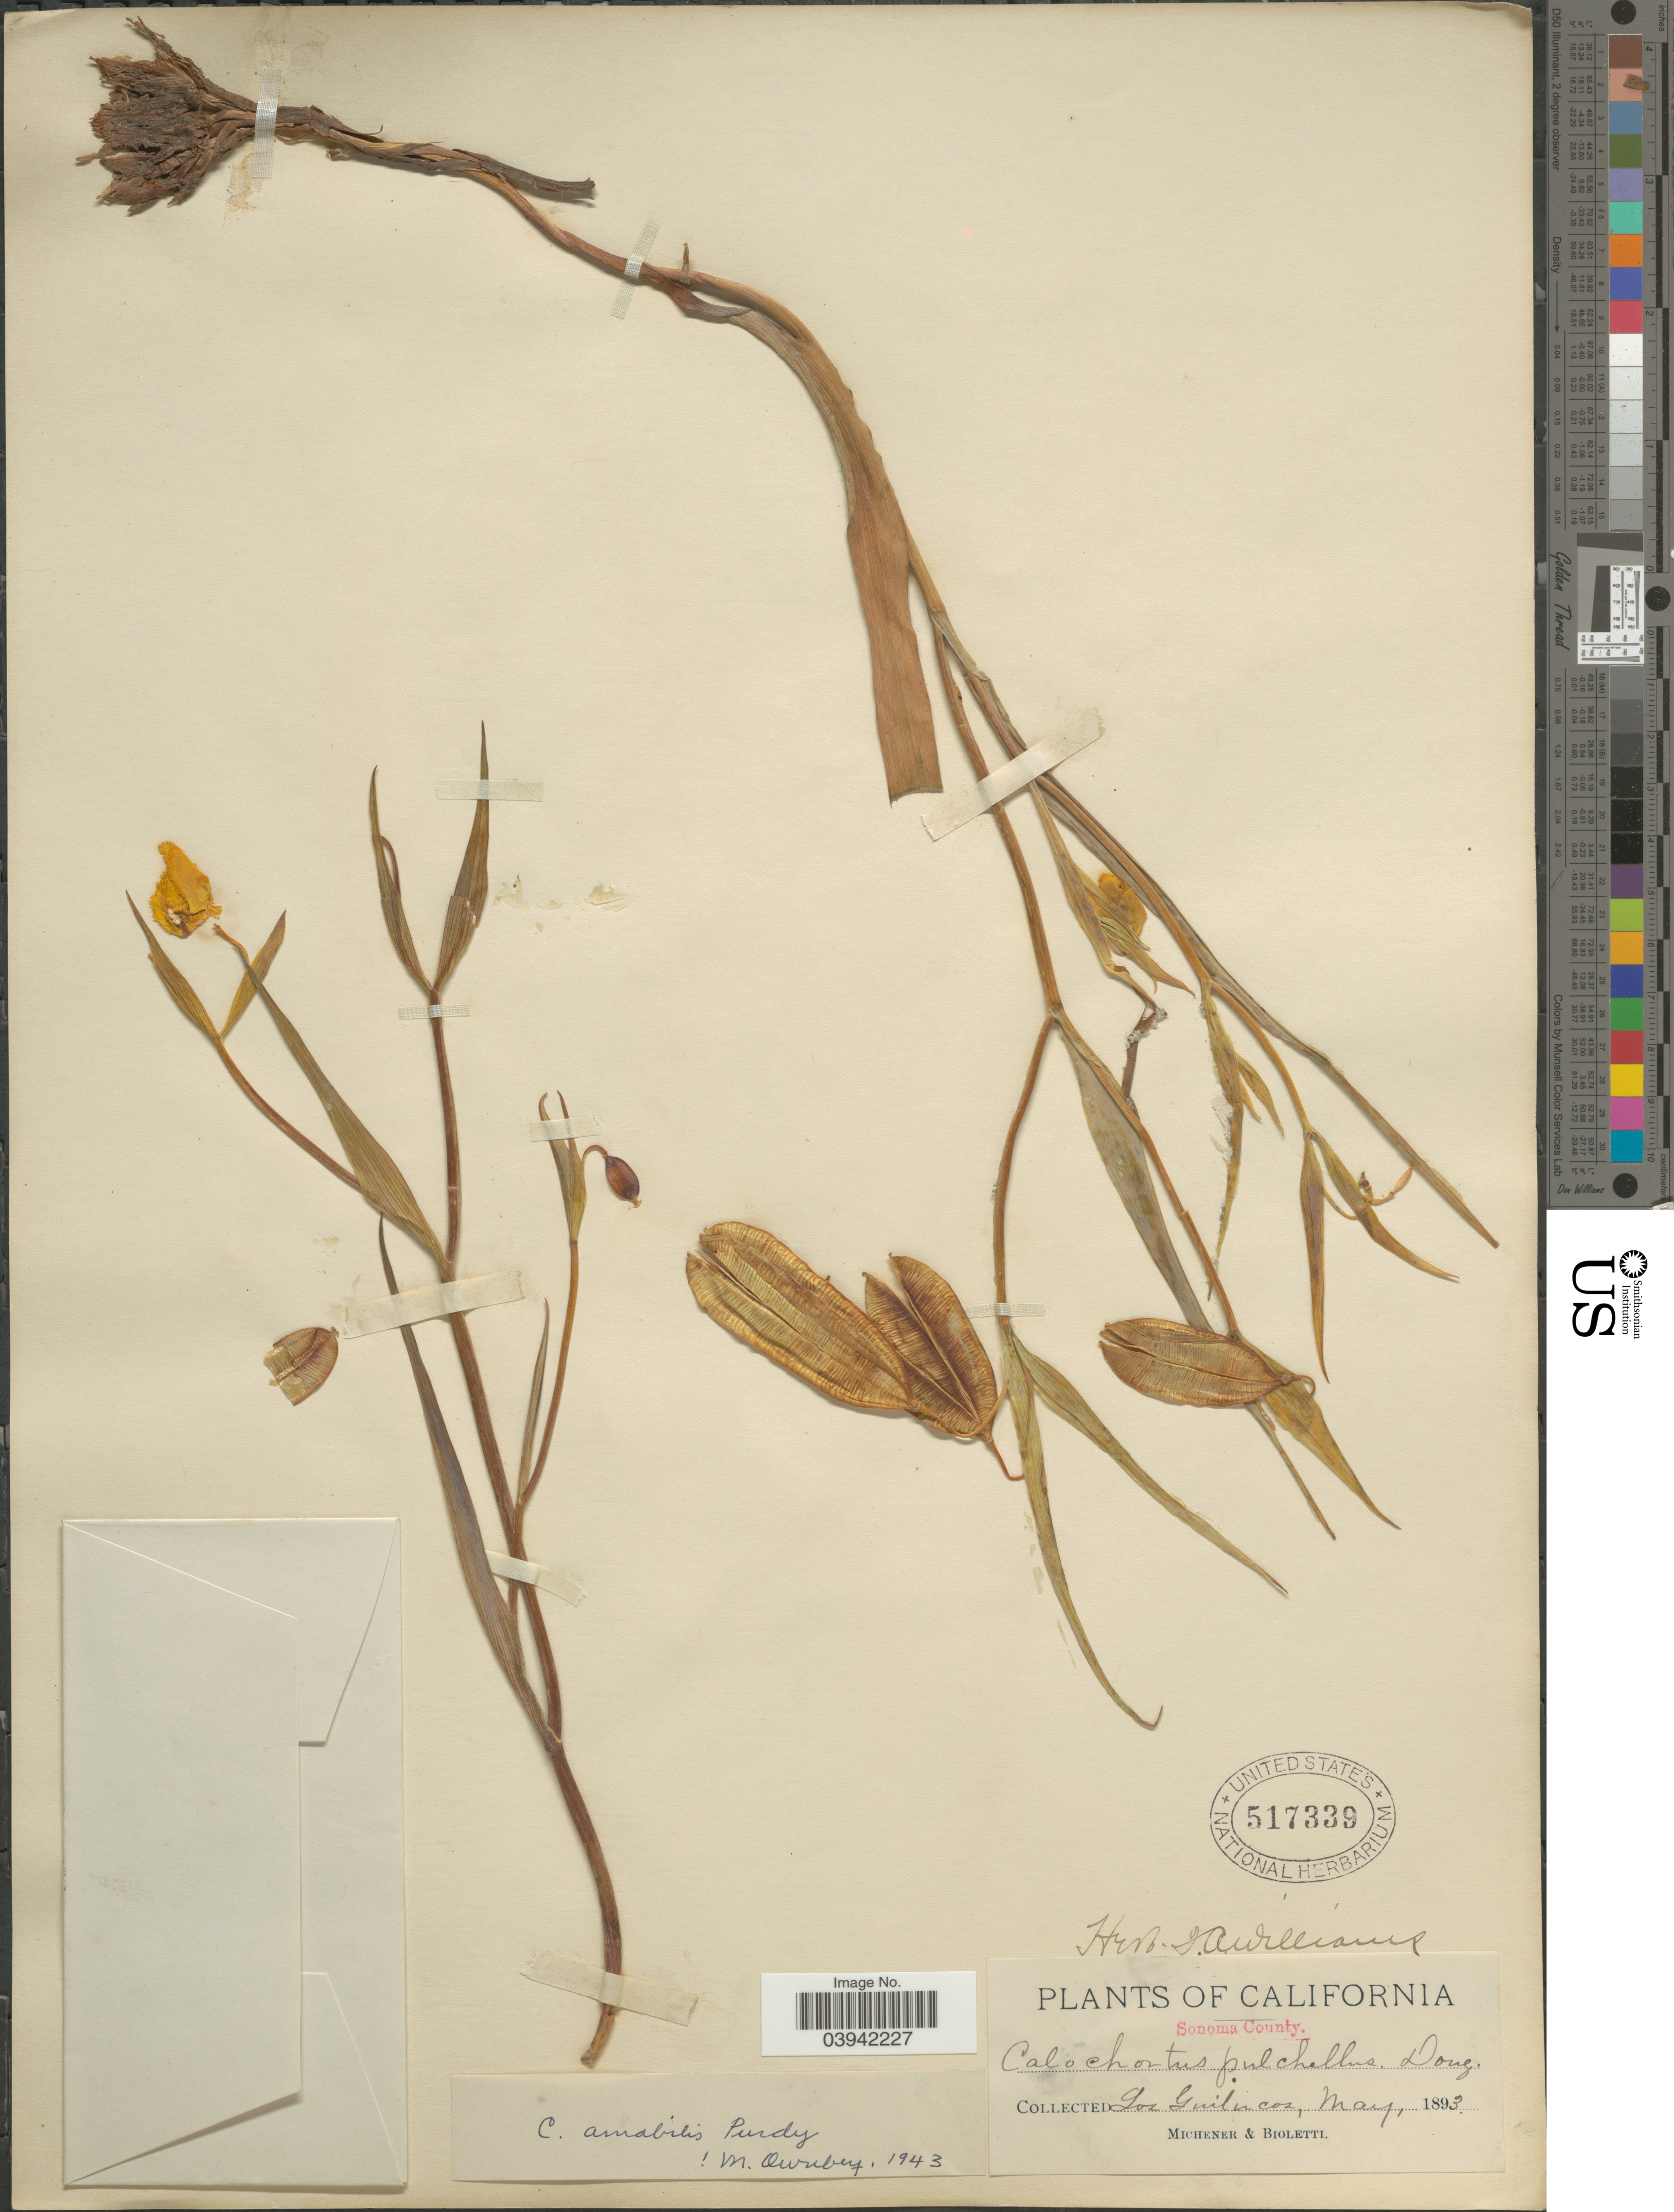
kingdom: Plantae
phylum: Tracheophyta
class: Liliopsida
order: Liliales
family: Liliaceae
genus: Calochortus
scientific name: Calochortus amabilis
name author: Purdy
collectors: -. Michener & -- Bioletti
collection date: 1893-05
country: United States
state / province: California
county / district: Sonoma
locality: Sonoma County. Los Guilicos.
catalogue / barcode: US 517339